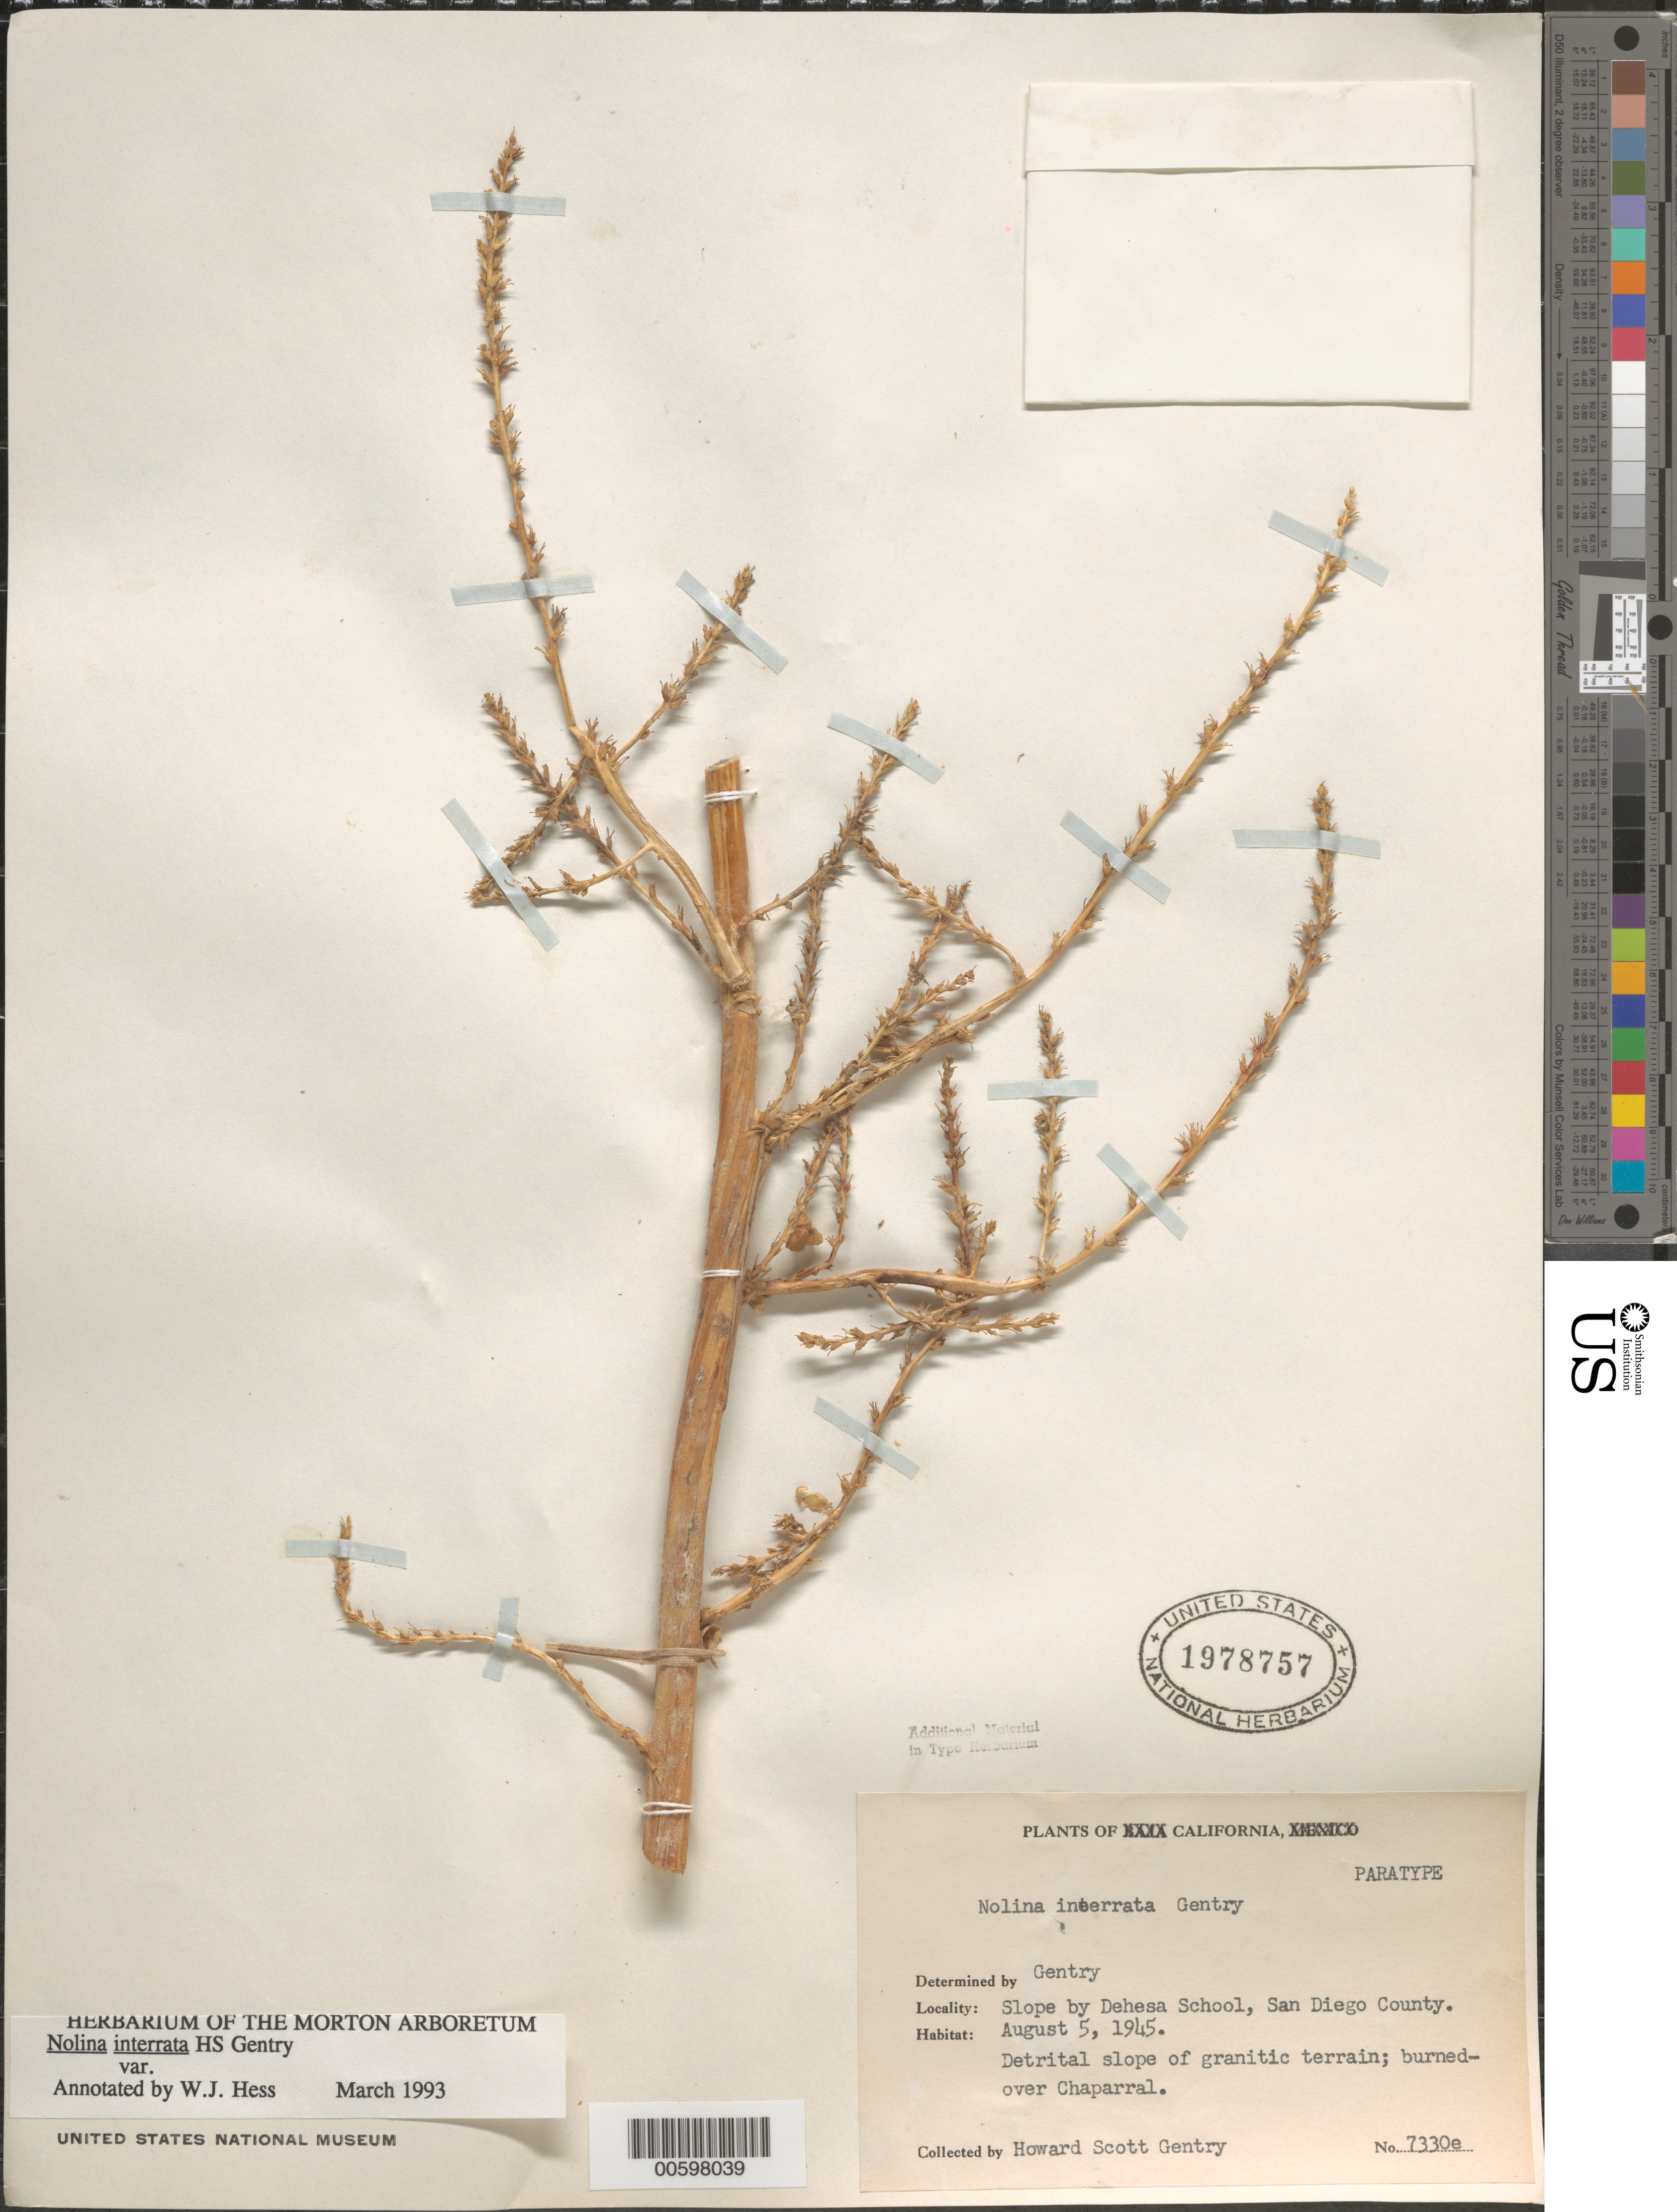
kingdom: Plantae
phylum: Tracheophyta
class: Liliopsida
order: Asparagales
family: Asparagaceae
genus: Nolina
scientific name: Nolina interrata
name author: Gentry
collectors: H. S. Gentry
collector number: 7330e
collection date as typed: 05 Aug 1945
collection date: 1945-08-05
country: United States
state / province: California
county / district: San Diego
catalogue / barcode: US 1978757